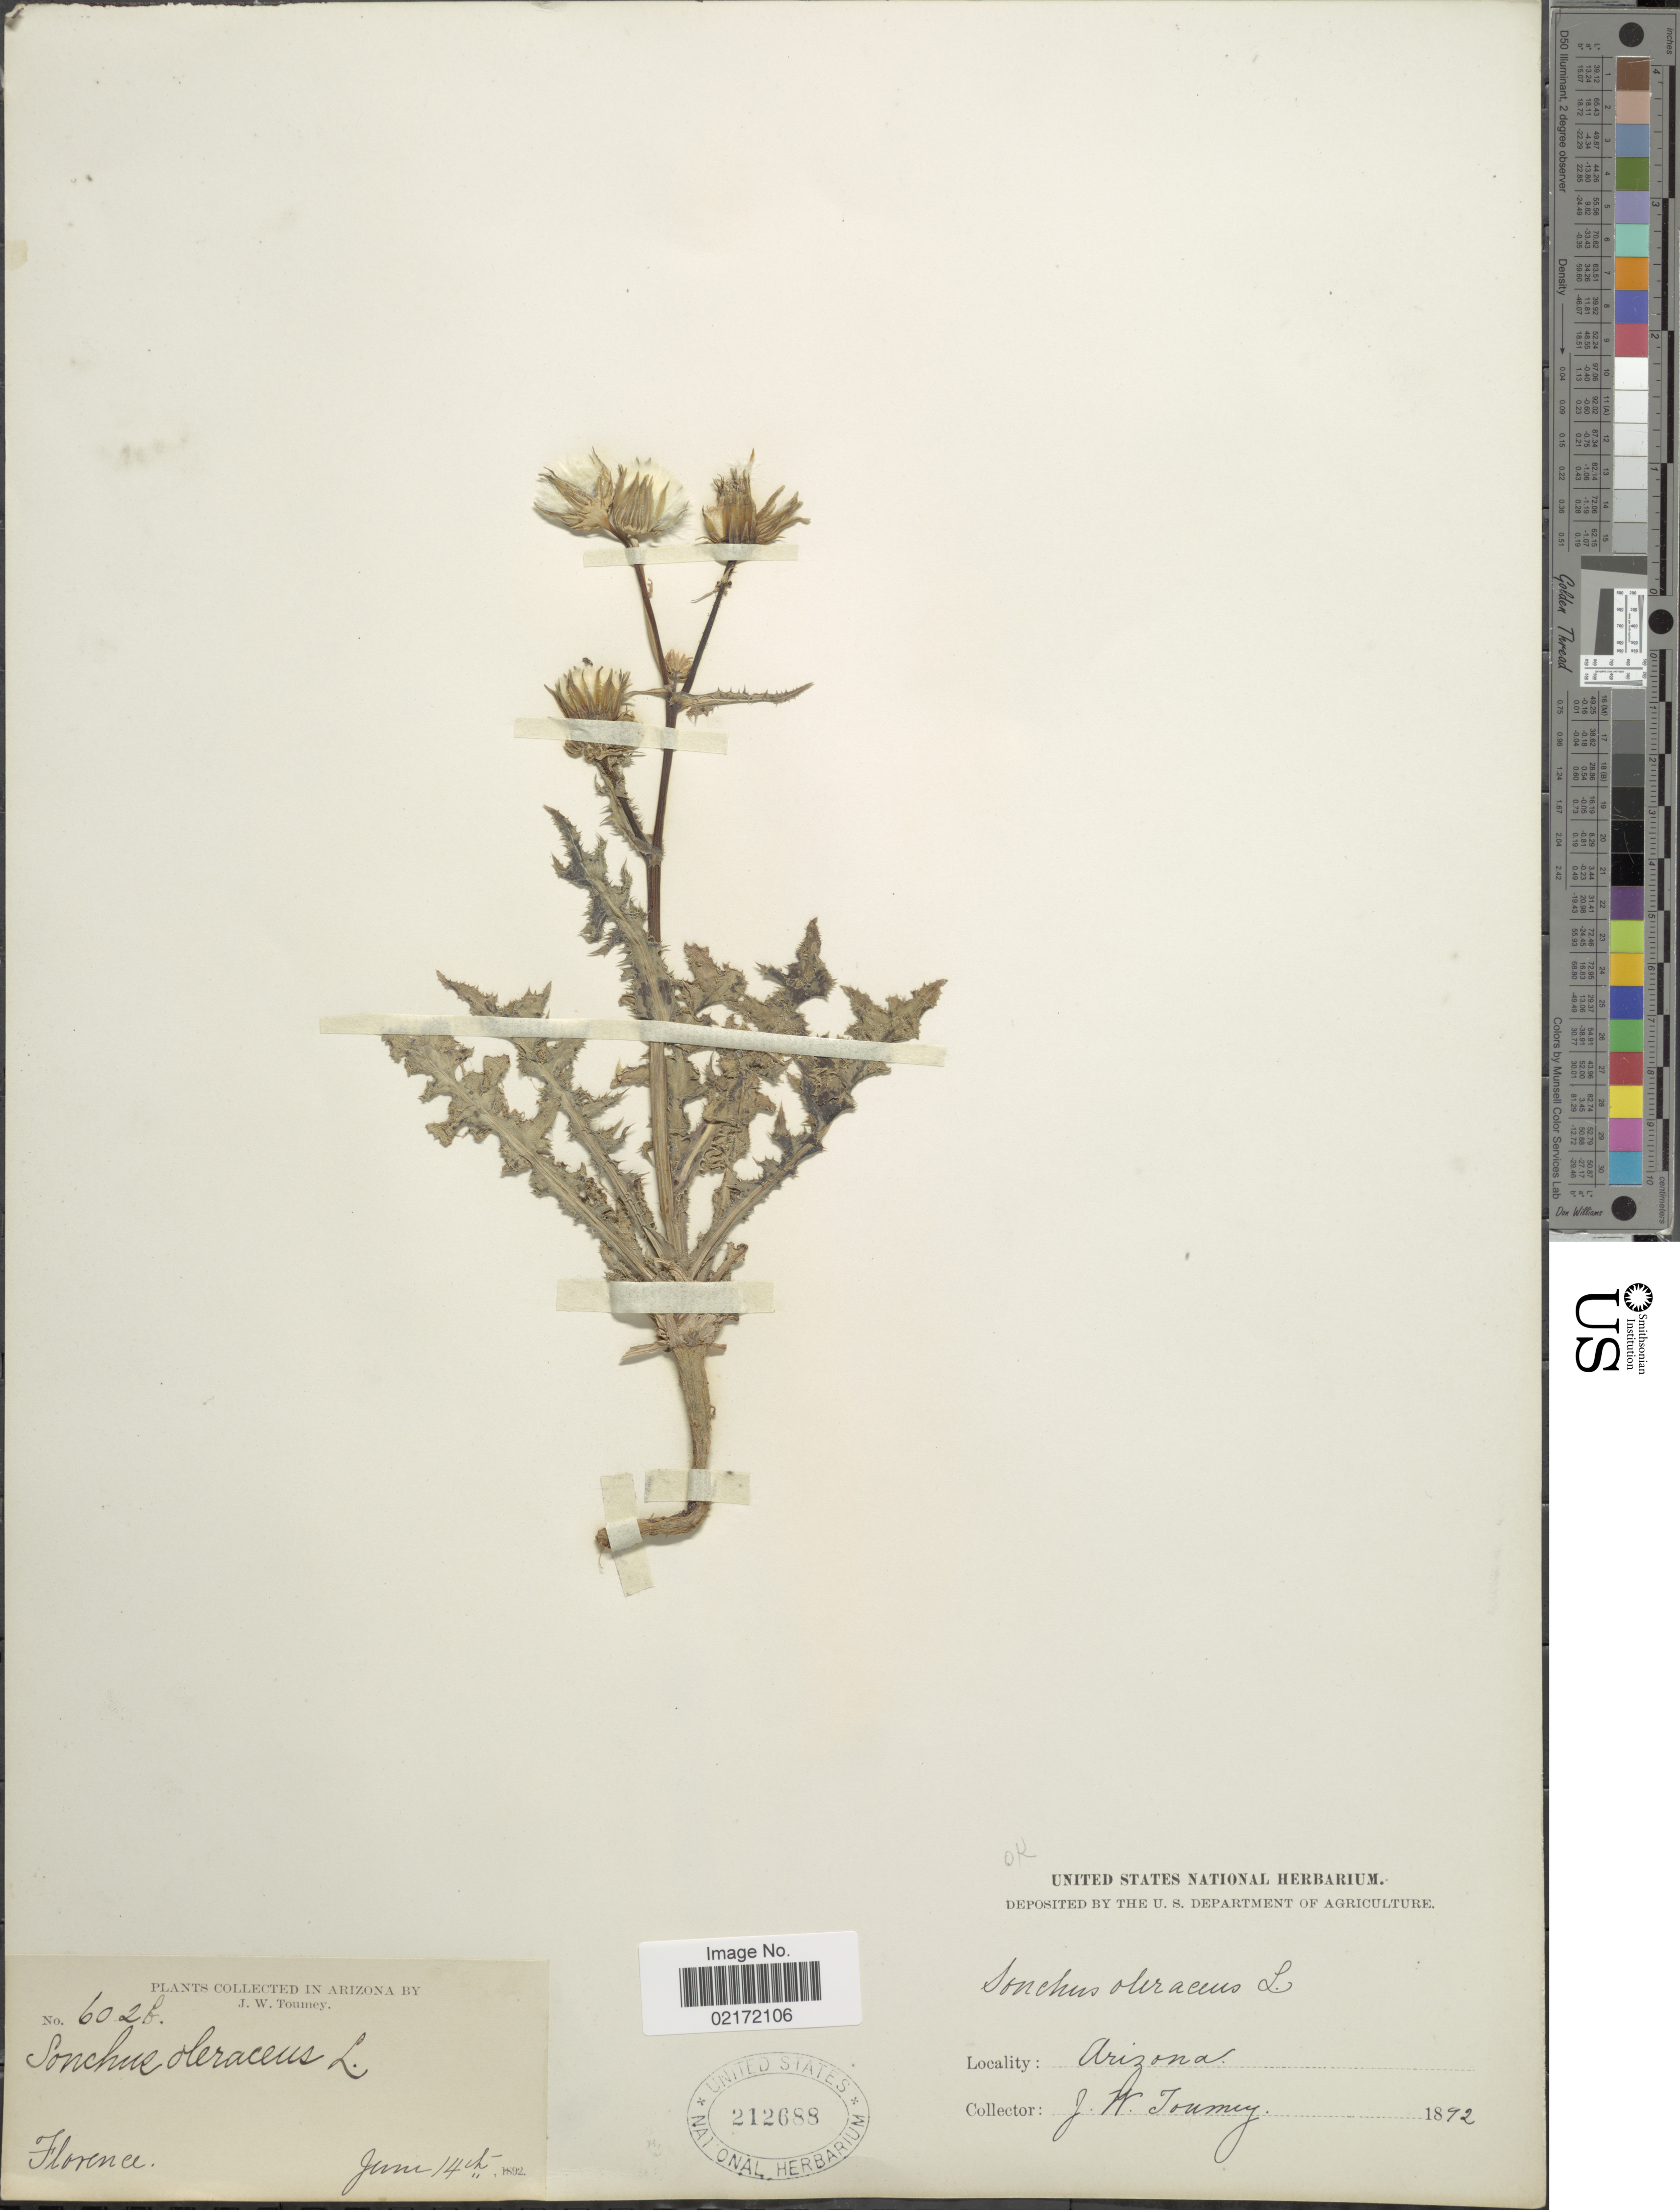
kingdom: Plantae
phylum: Tracheophyta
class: Magnoliopsida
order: Asterales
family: Asteraceae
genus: Sonchus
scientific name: Sonchus oleraceus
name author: L.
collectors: J. W. Toumey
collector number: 602b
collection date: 1892-06-14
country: United States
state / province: Arizona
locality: Florence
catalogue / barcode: US 212688